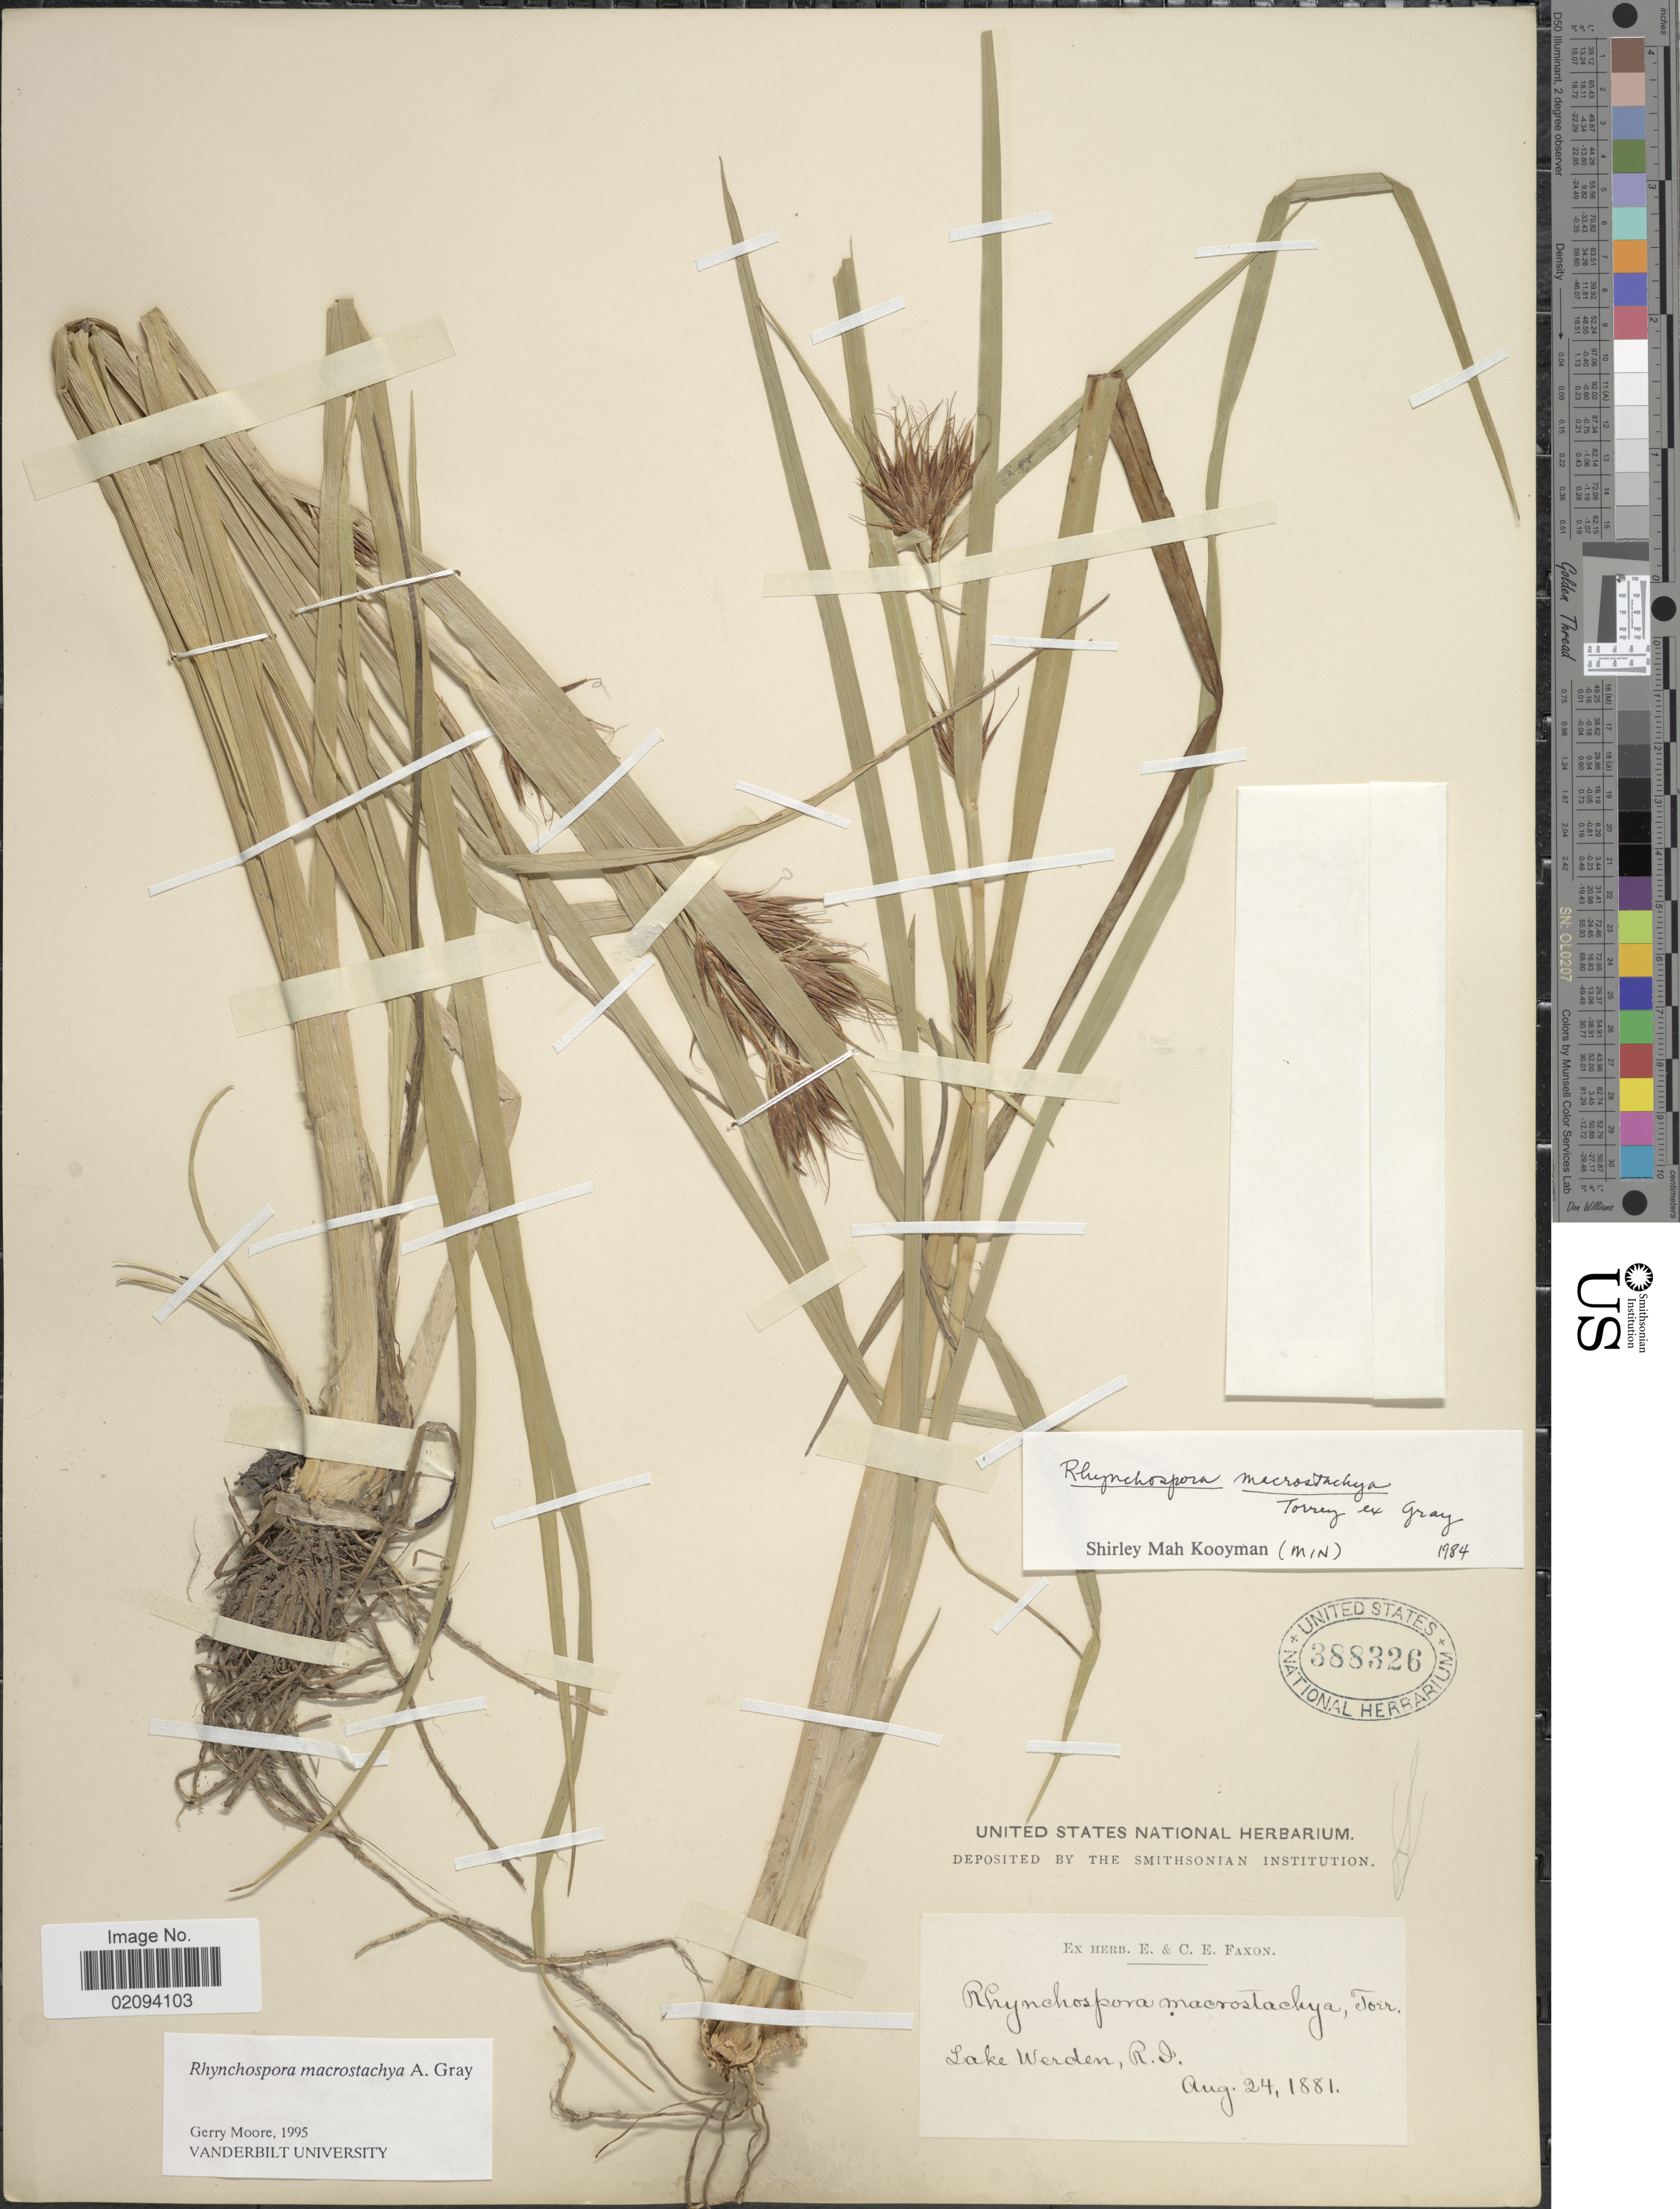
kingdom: Plantae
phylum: Tracheophyta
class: Liliopsida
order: Poales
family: Cyperaceae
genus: Rhynchospora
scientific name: Rhynchospora macrostachya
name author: Torr. ex A. Gray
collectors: ex herb. E. & C.E. Faxon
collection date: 1881-08-24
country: United States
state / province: Rhode Island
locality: Lake Werden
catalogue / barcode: US 388326